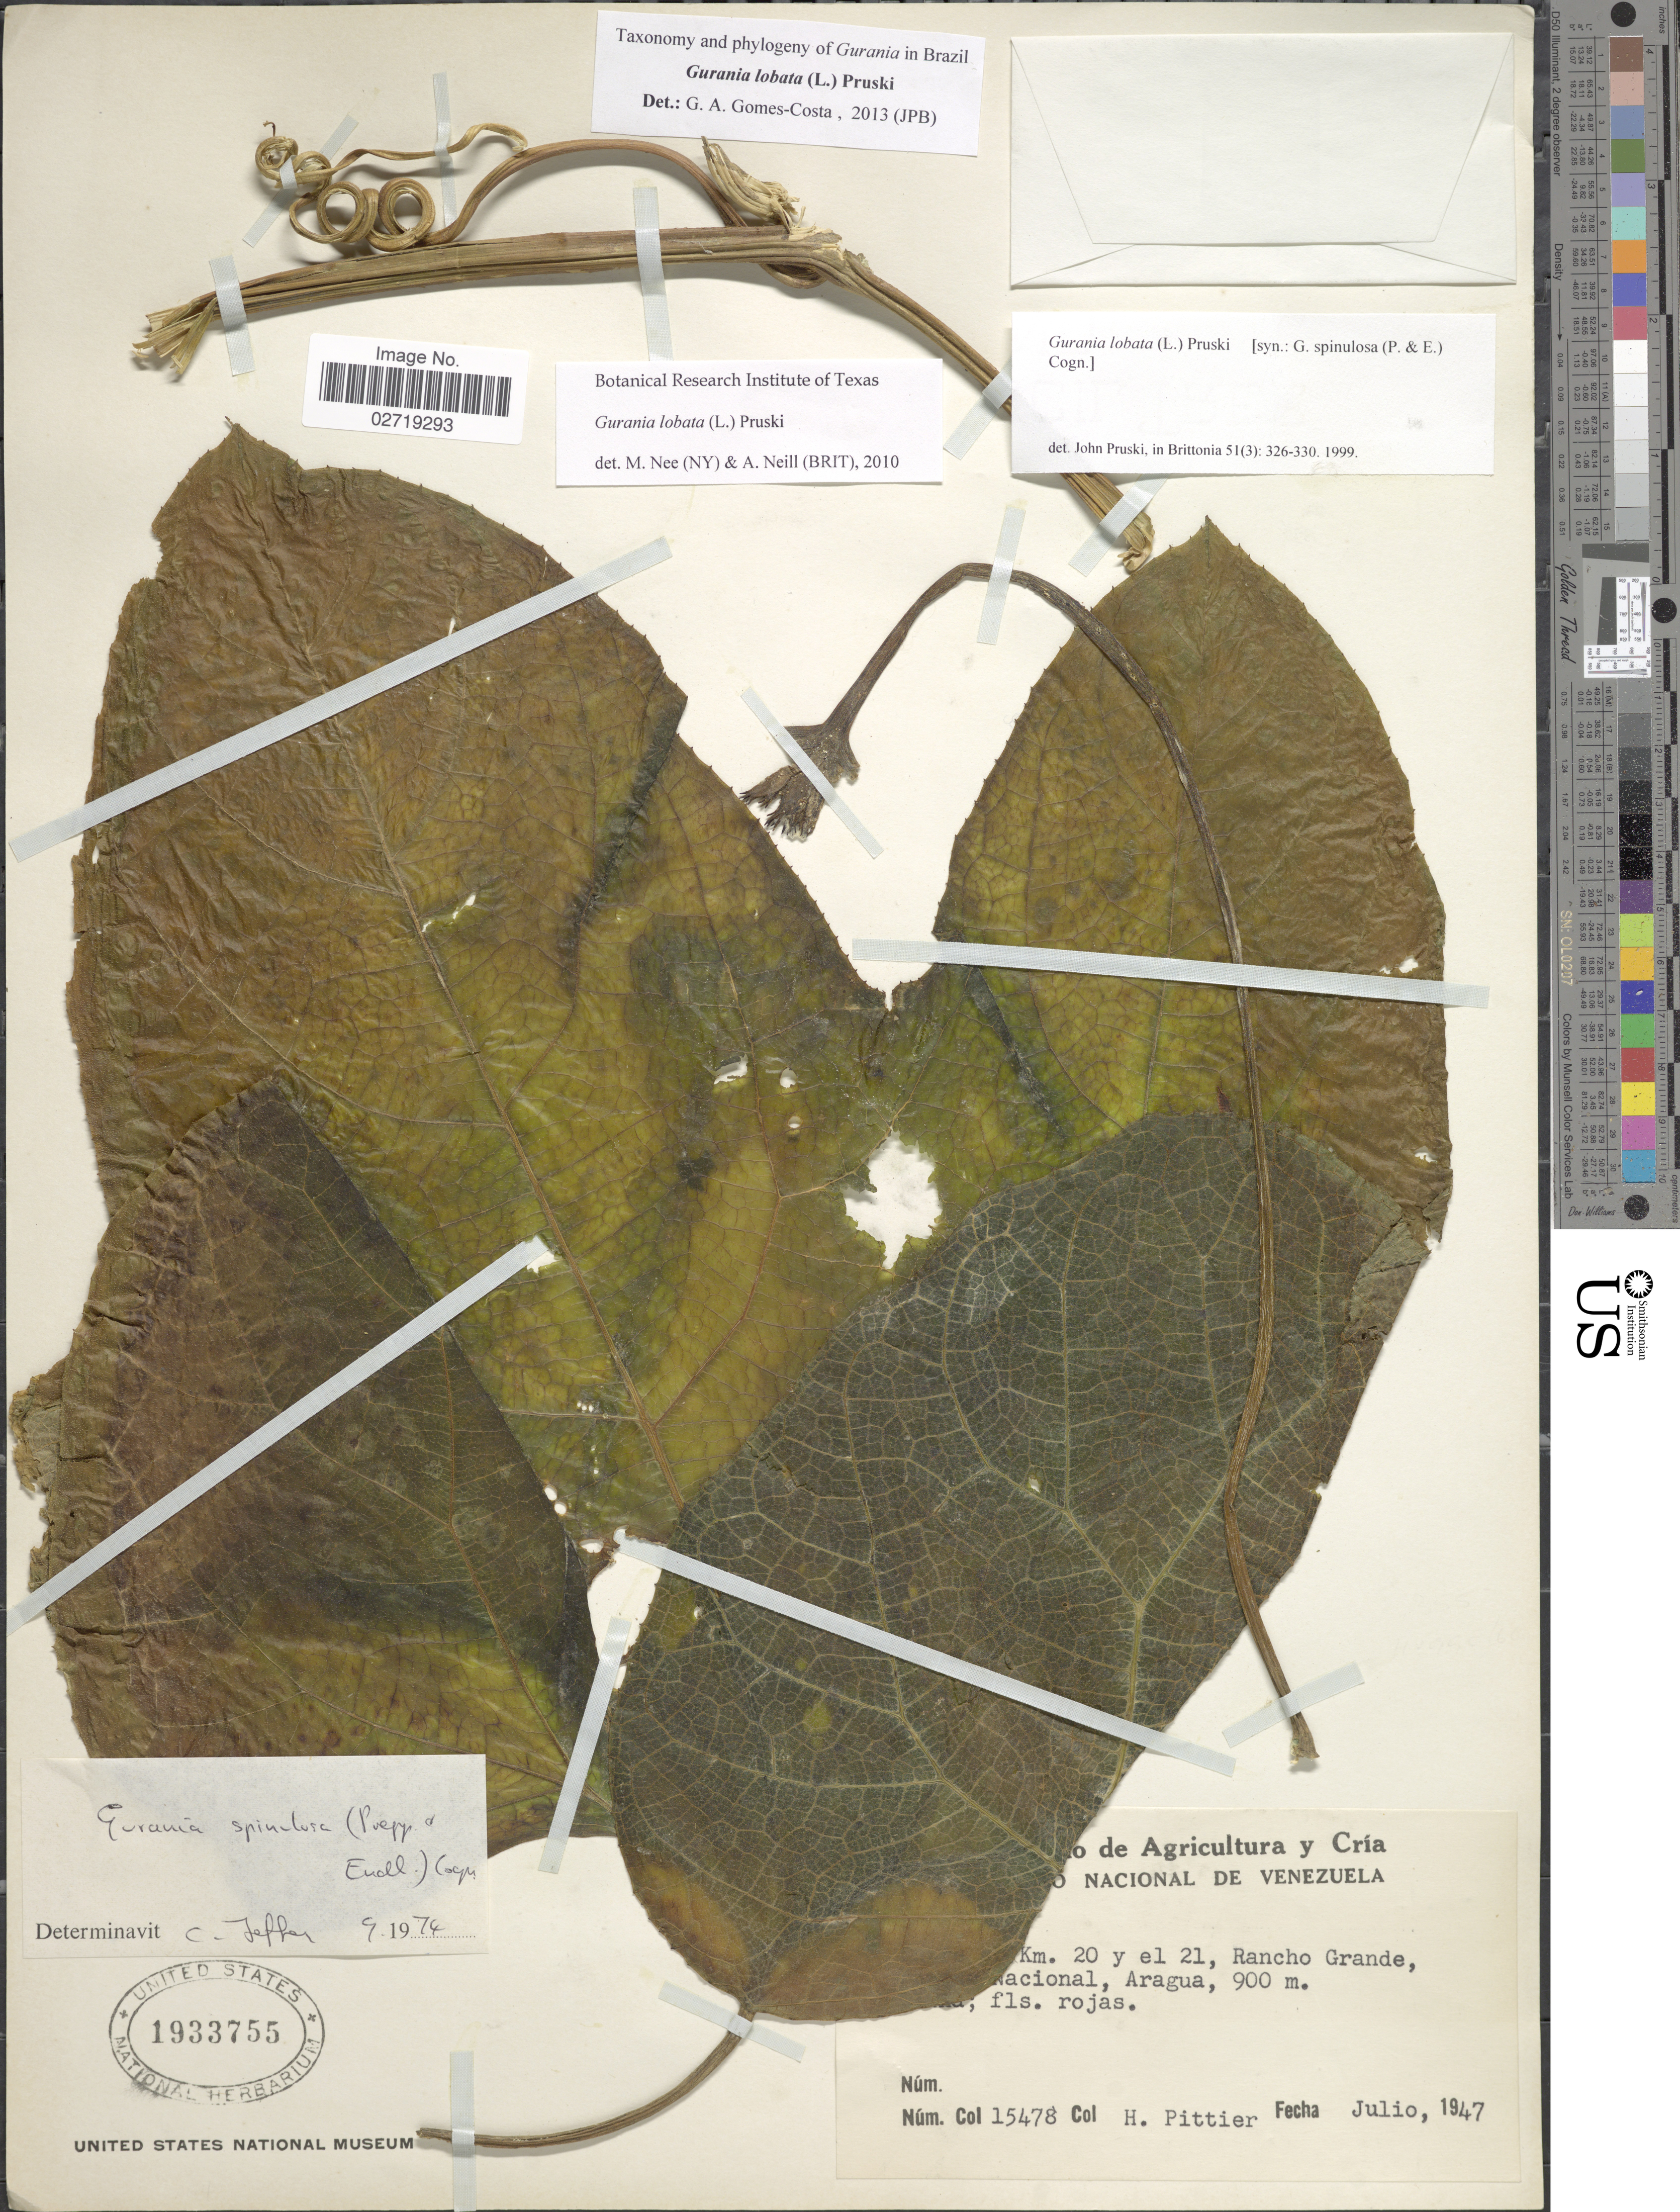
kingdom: Plantae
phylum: Tracheophyta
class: Magnoliopsida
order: Cucurbitales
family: Cucurbitaceae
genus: Gurania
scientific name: Gurania lobata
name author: (L.) Pruski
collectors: H. F. Pittier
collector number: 15478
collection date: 1947-07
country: Venezuela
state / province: Aragua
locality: Km 20 y el 21, Rancho Grande [illegible text] Nacional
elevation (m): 900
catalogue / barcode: US 1933755